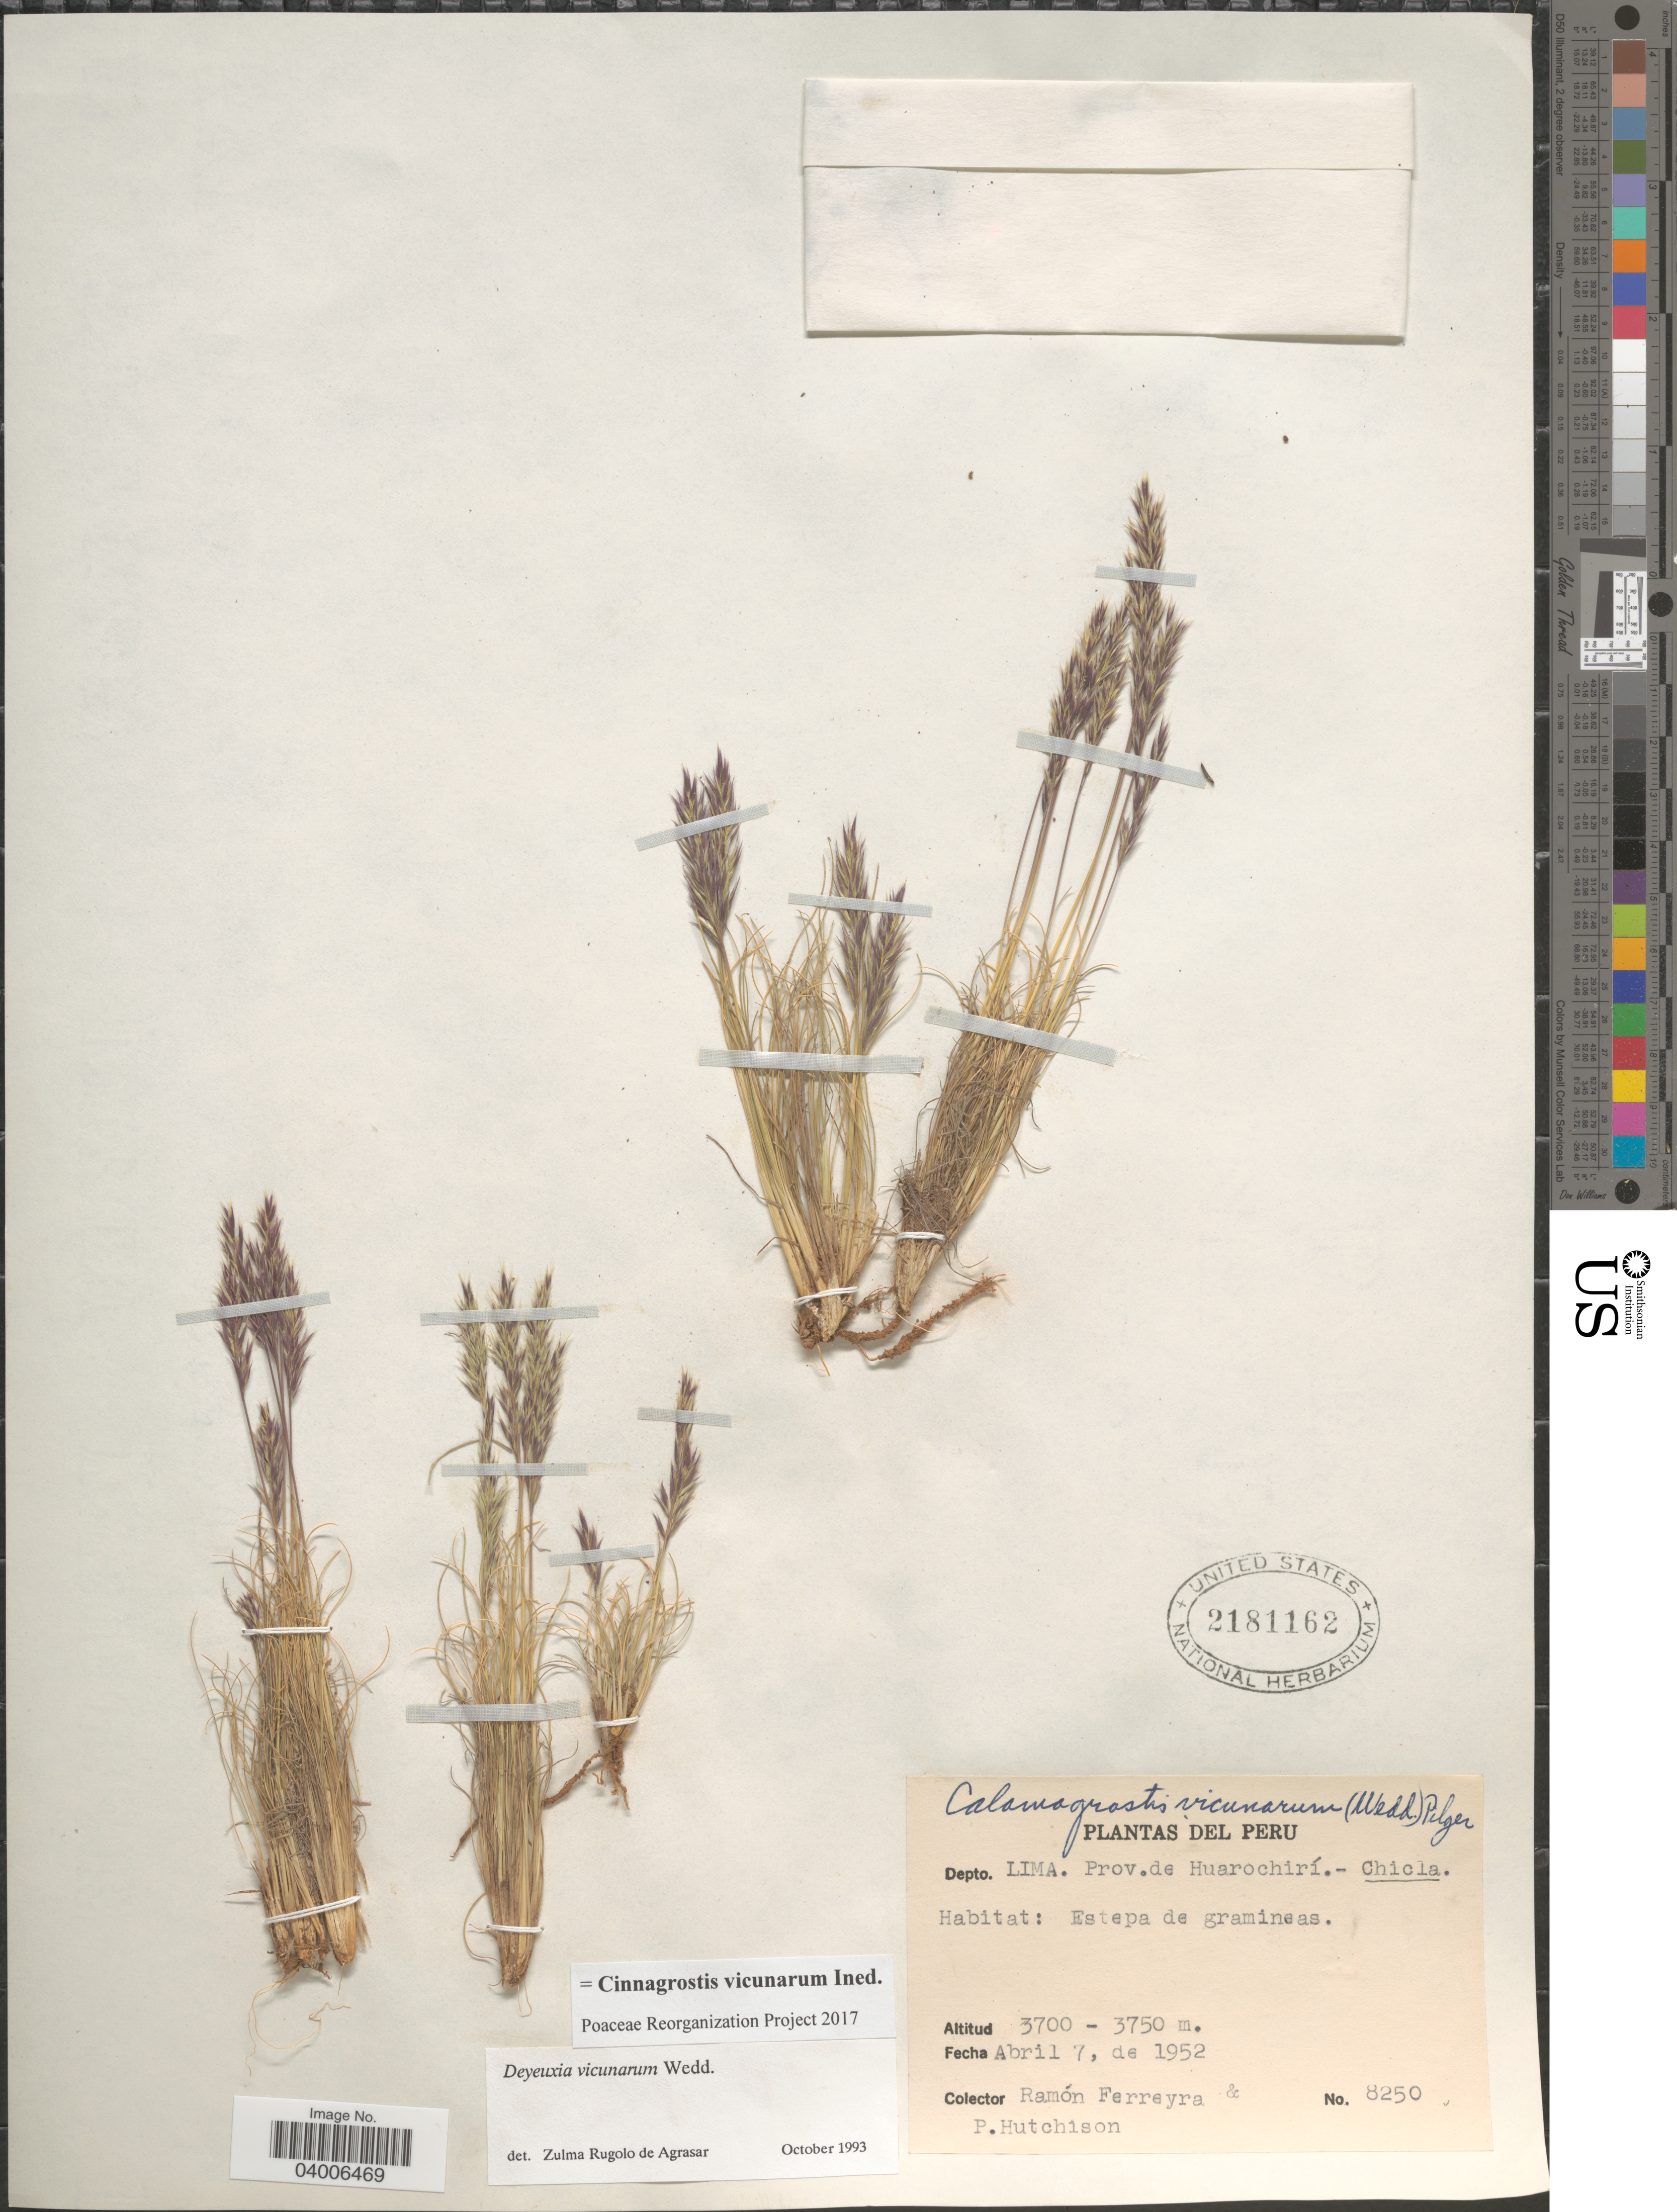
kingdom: Plantae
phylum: Tracheophyta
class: Liliopsida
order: Poales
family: Poaceae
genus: Cinnagrostis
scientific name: Cinnagrostis vicunarum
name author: (Wedd.) P.M. Peterson et al.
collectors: R. A. Ferreyra & P. C. Hutchison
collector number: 8250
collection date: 1952-04-07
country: Peru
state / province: Lima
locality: Depto. Lima. Prov. de Huarochirí.- Chicla.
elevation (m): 3700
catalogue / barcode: US 2181162